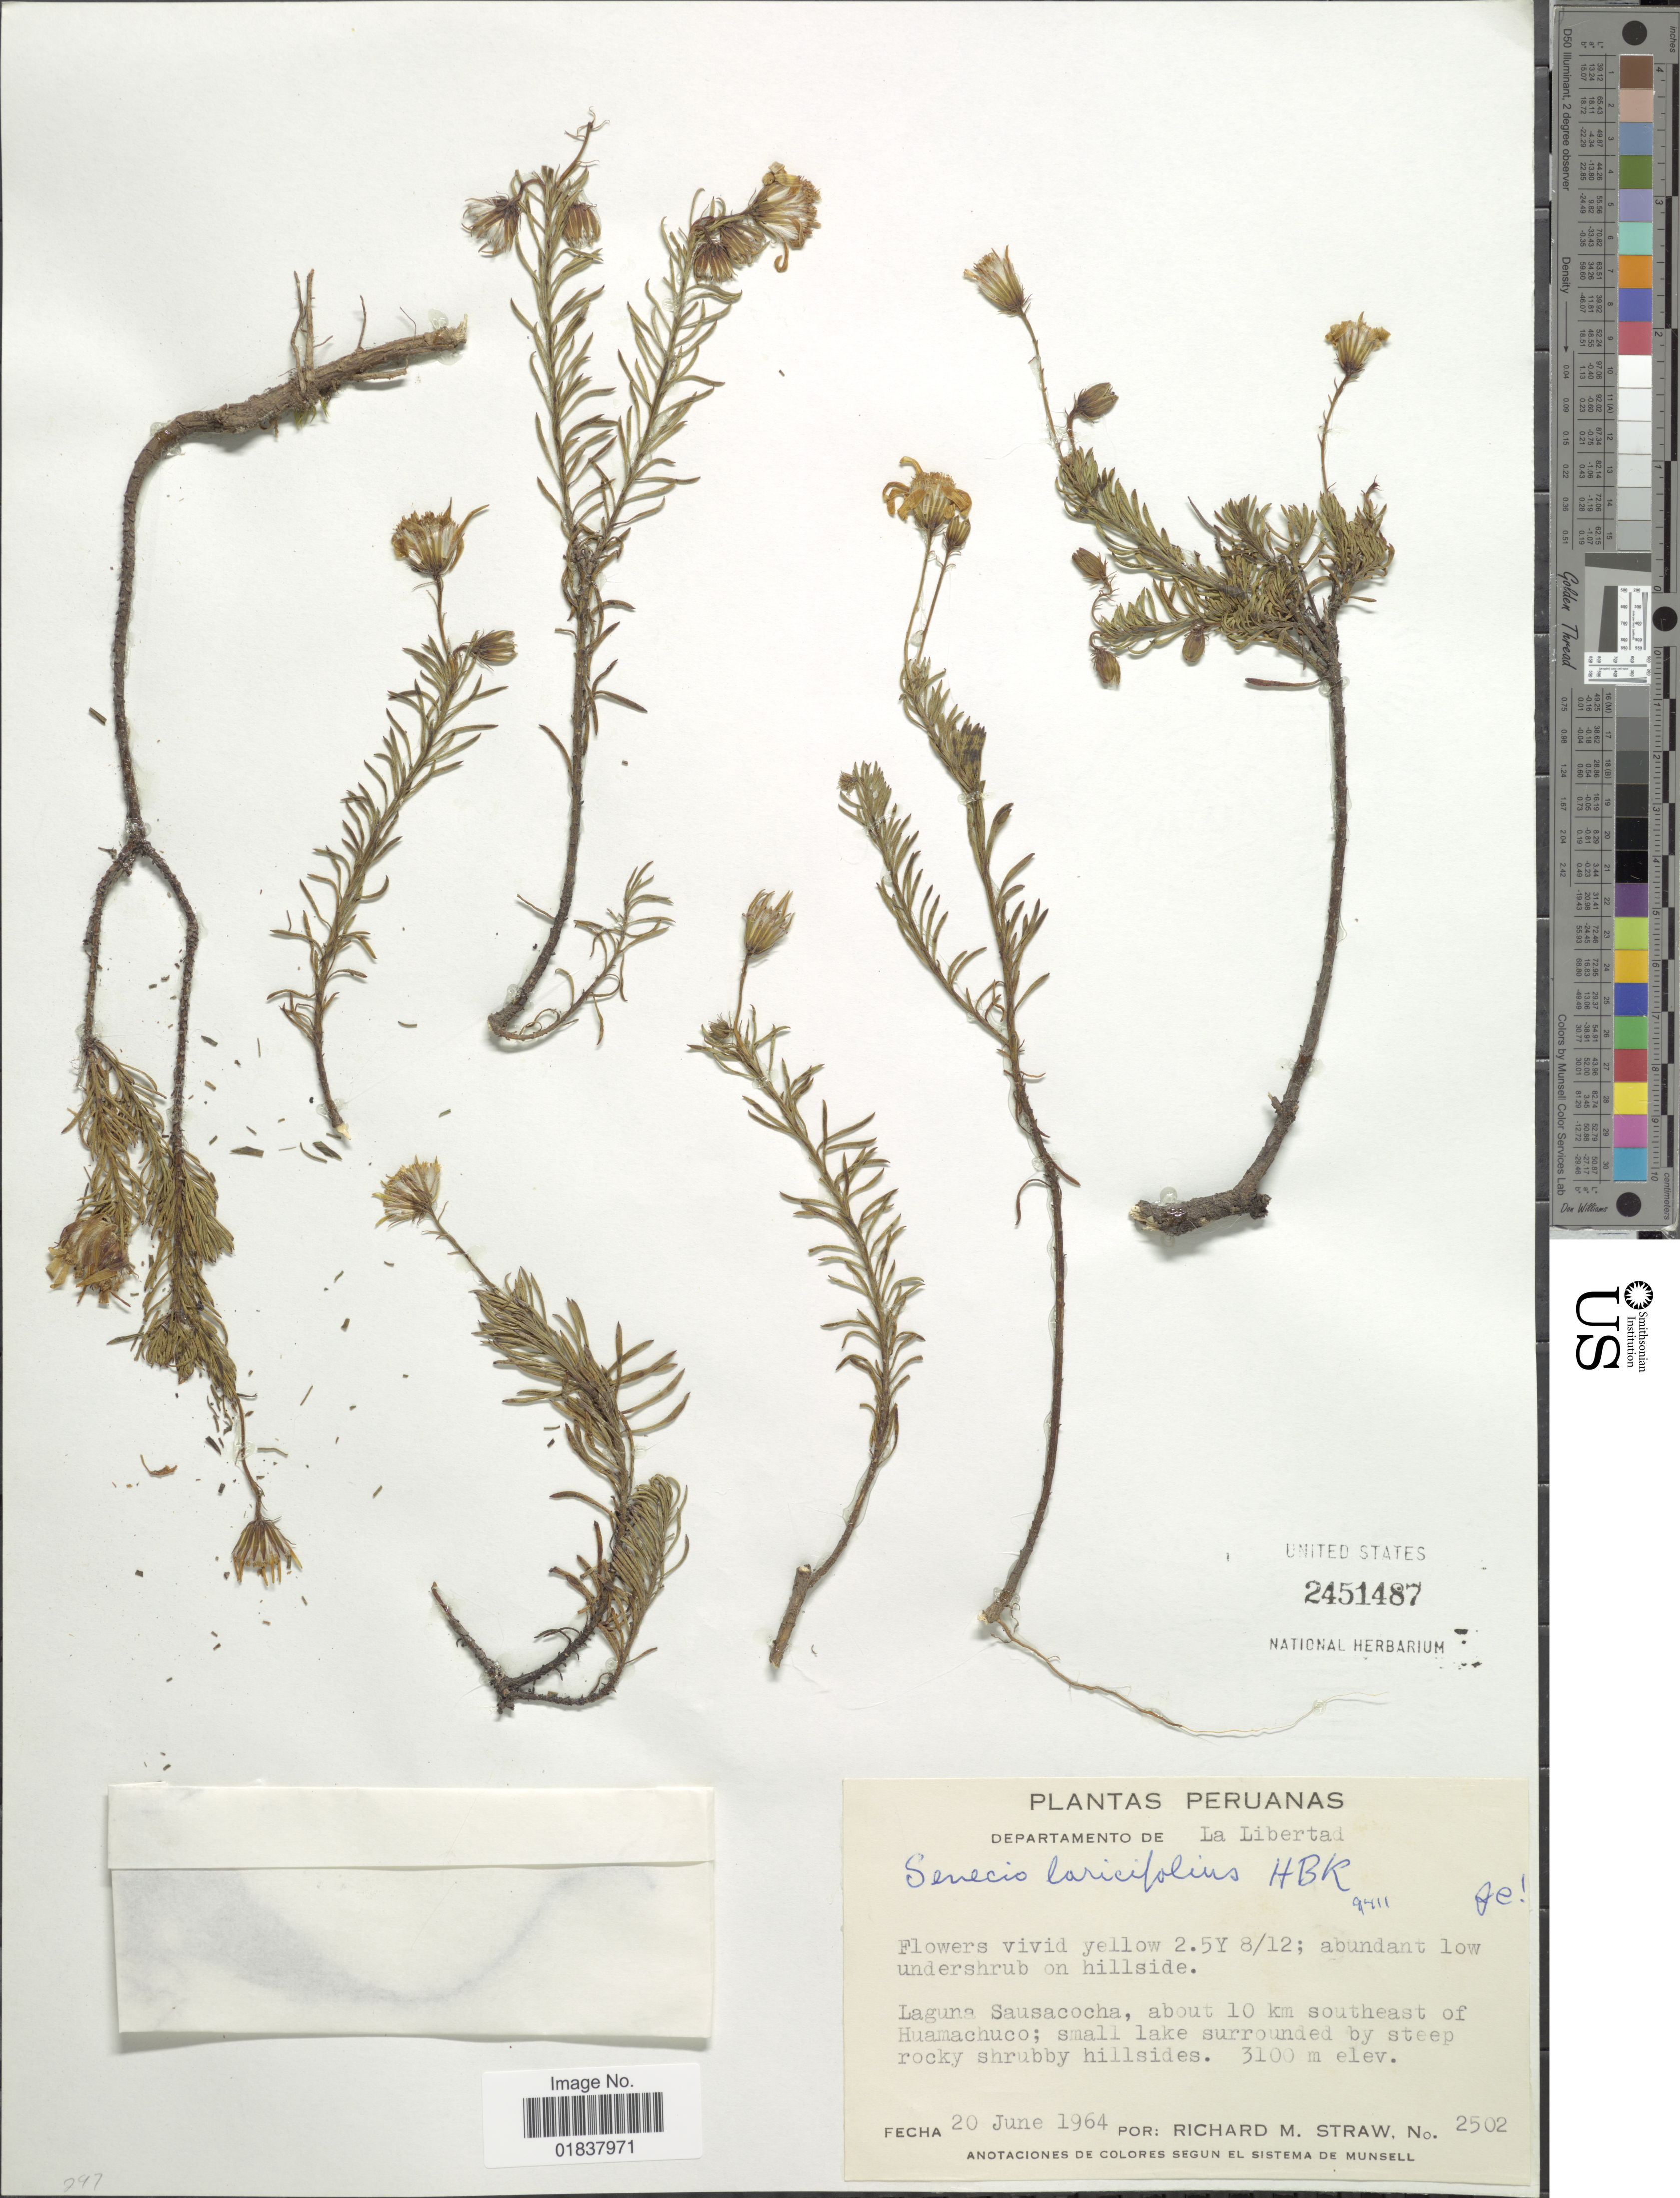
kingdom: Plantae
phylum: Tracheophyta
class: Magnoliopsida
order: Asterales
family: Asteraceae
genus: Senecio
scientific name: Senecio laricifolius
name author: Kunth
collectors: R. M. Straw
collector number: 2502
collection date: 1964-06-20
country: Peru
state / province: La Libertad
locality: Laguna Sausacocha, about 10 km southeast of Huamachuco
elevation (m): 3100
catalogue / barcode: US 2451487